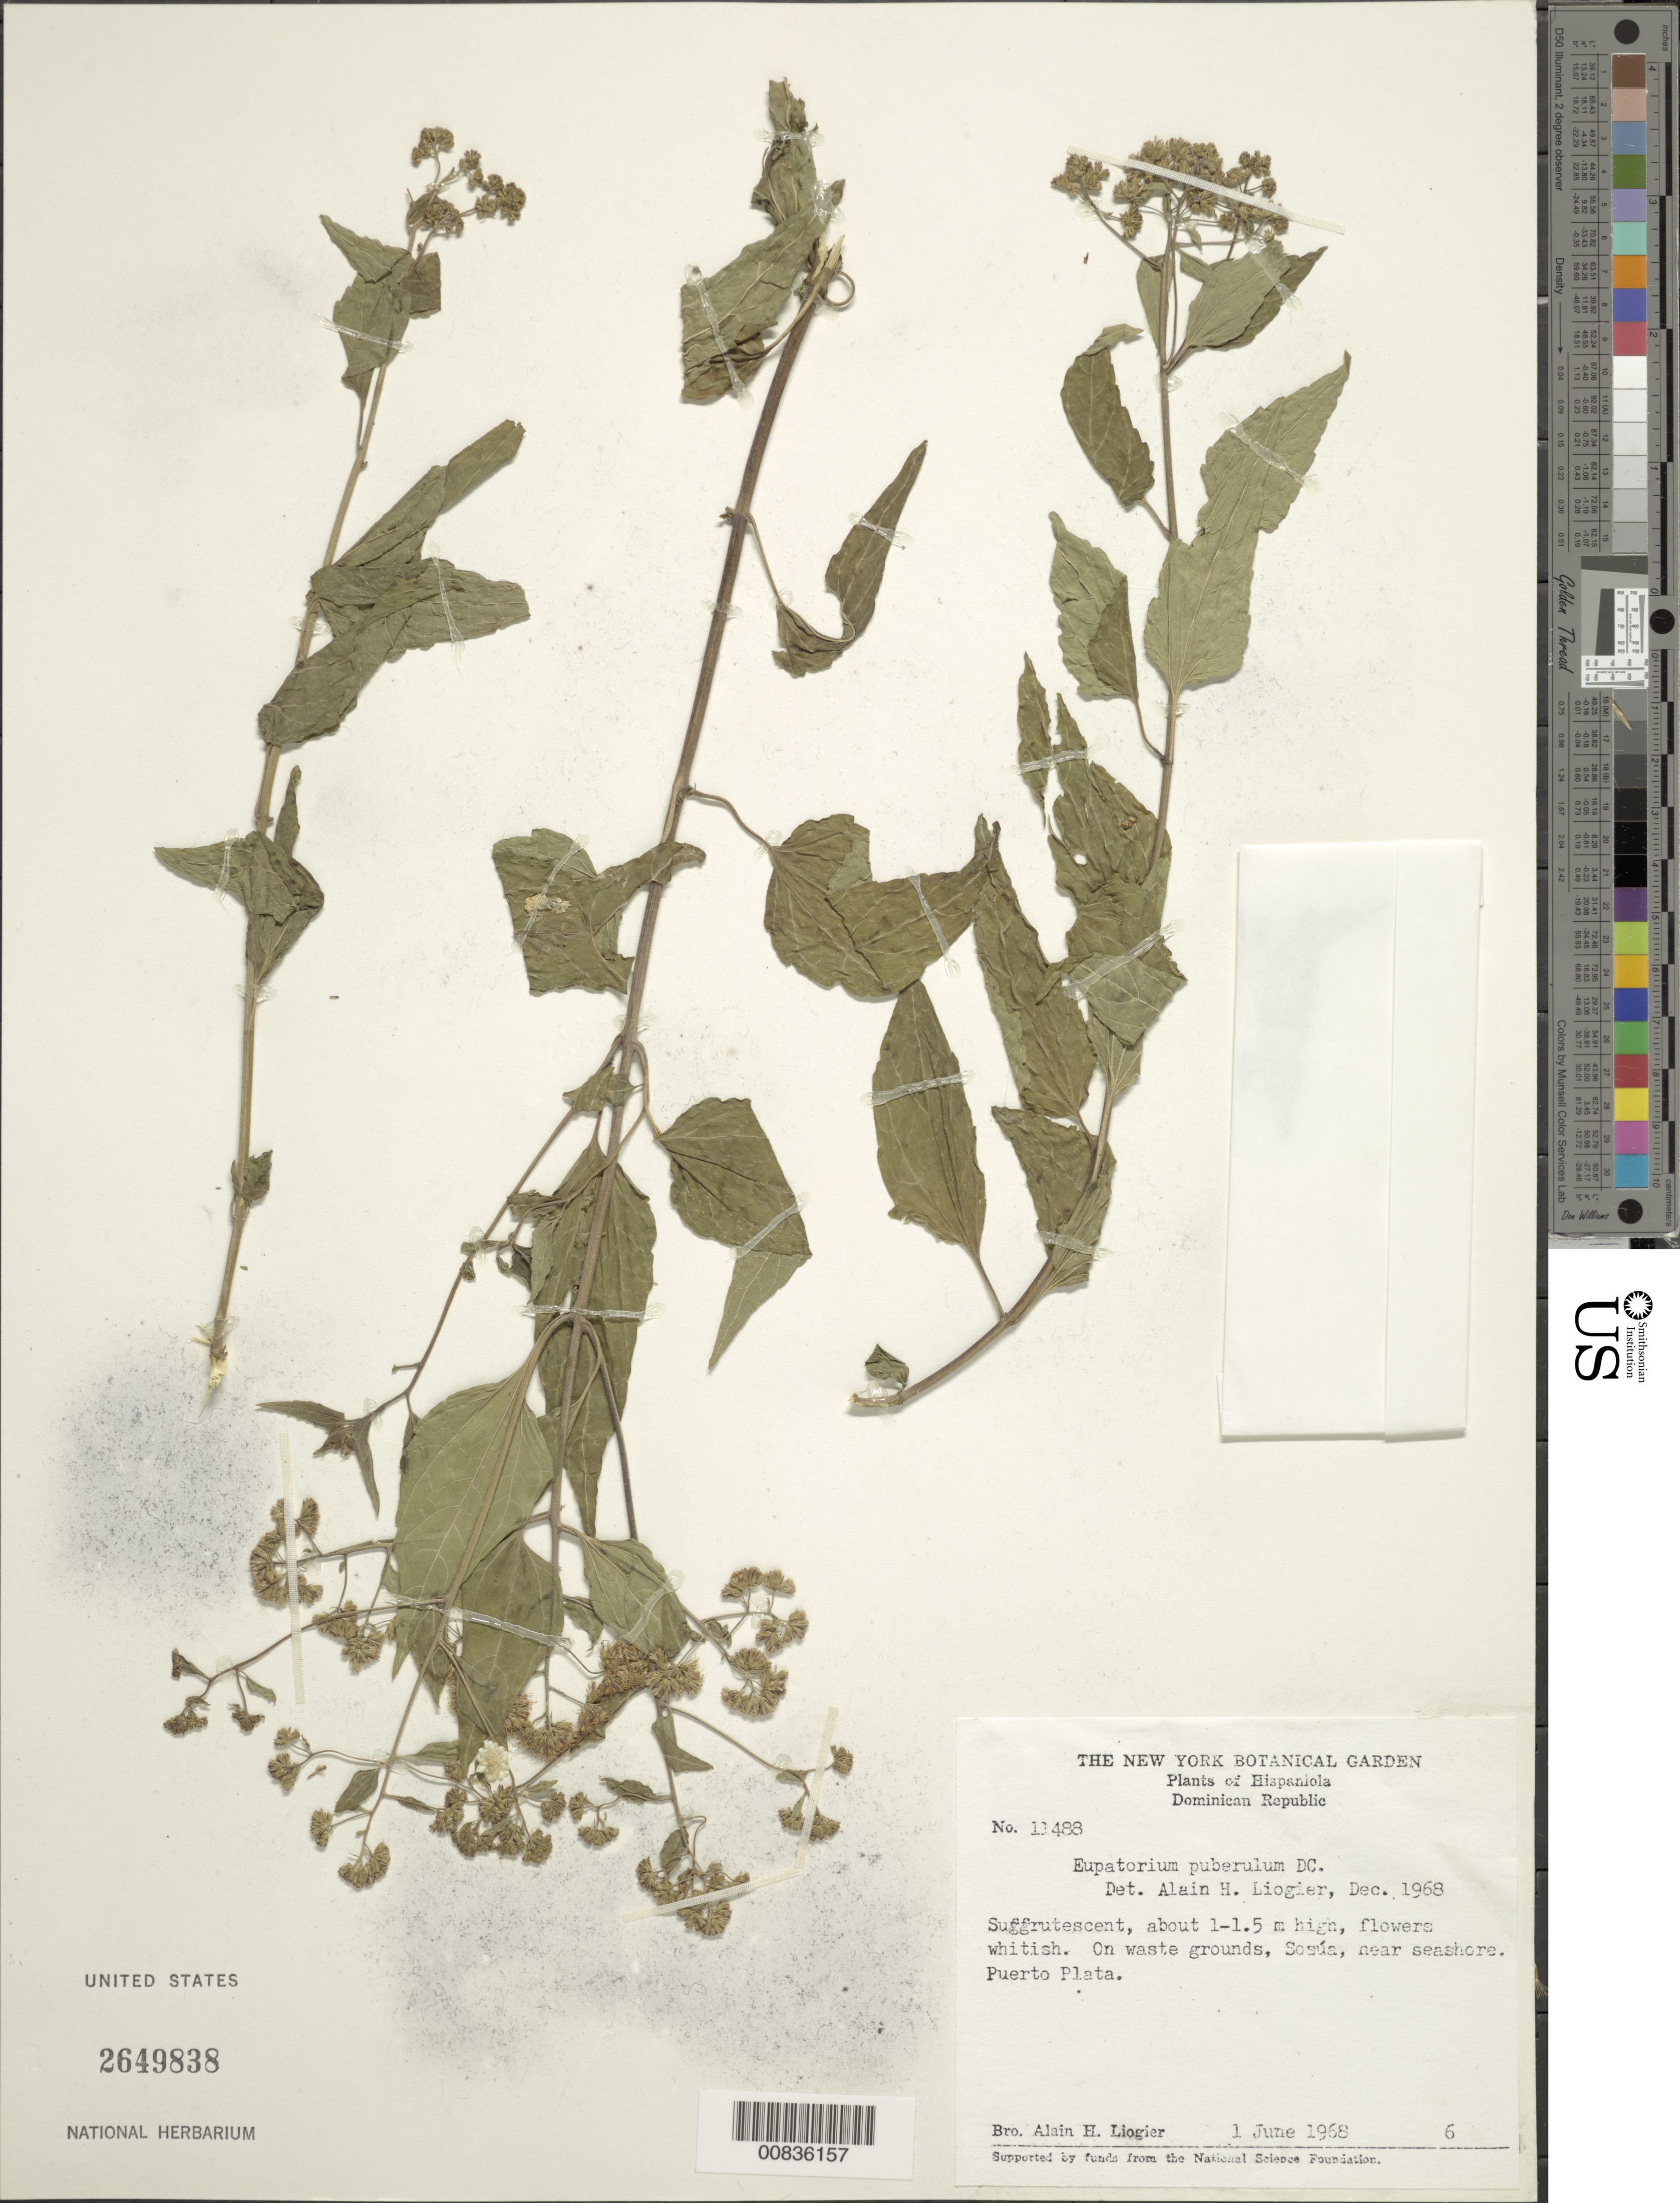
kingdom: Plantae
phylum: Tracheophyta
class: Magnoliopsida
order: Asterales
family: Asteraceae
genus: Koanophyllon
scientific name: Koanophyllon puberulum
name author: (DC.) R.M. King & H. Rob.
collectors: A. H. Liogier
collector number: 11488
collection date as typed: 01 Jun 1968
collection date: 1968-06-01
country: Dominican Republic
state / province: Puerto Plata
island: Hispaniola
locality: Sosúa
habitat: On waste grounds near seashore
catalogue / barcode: US 2649838